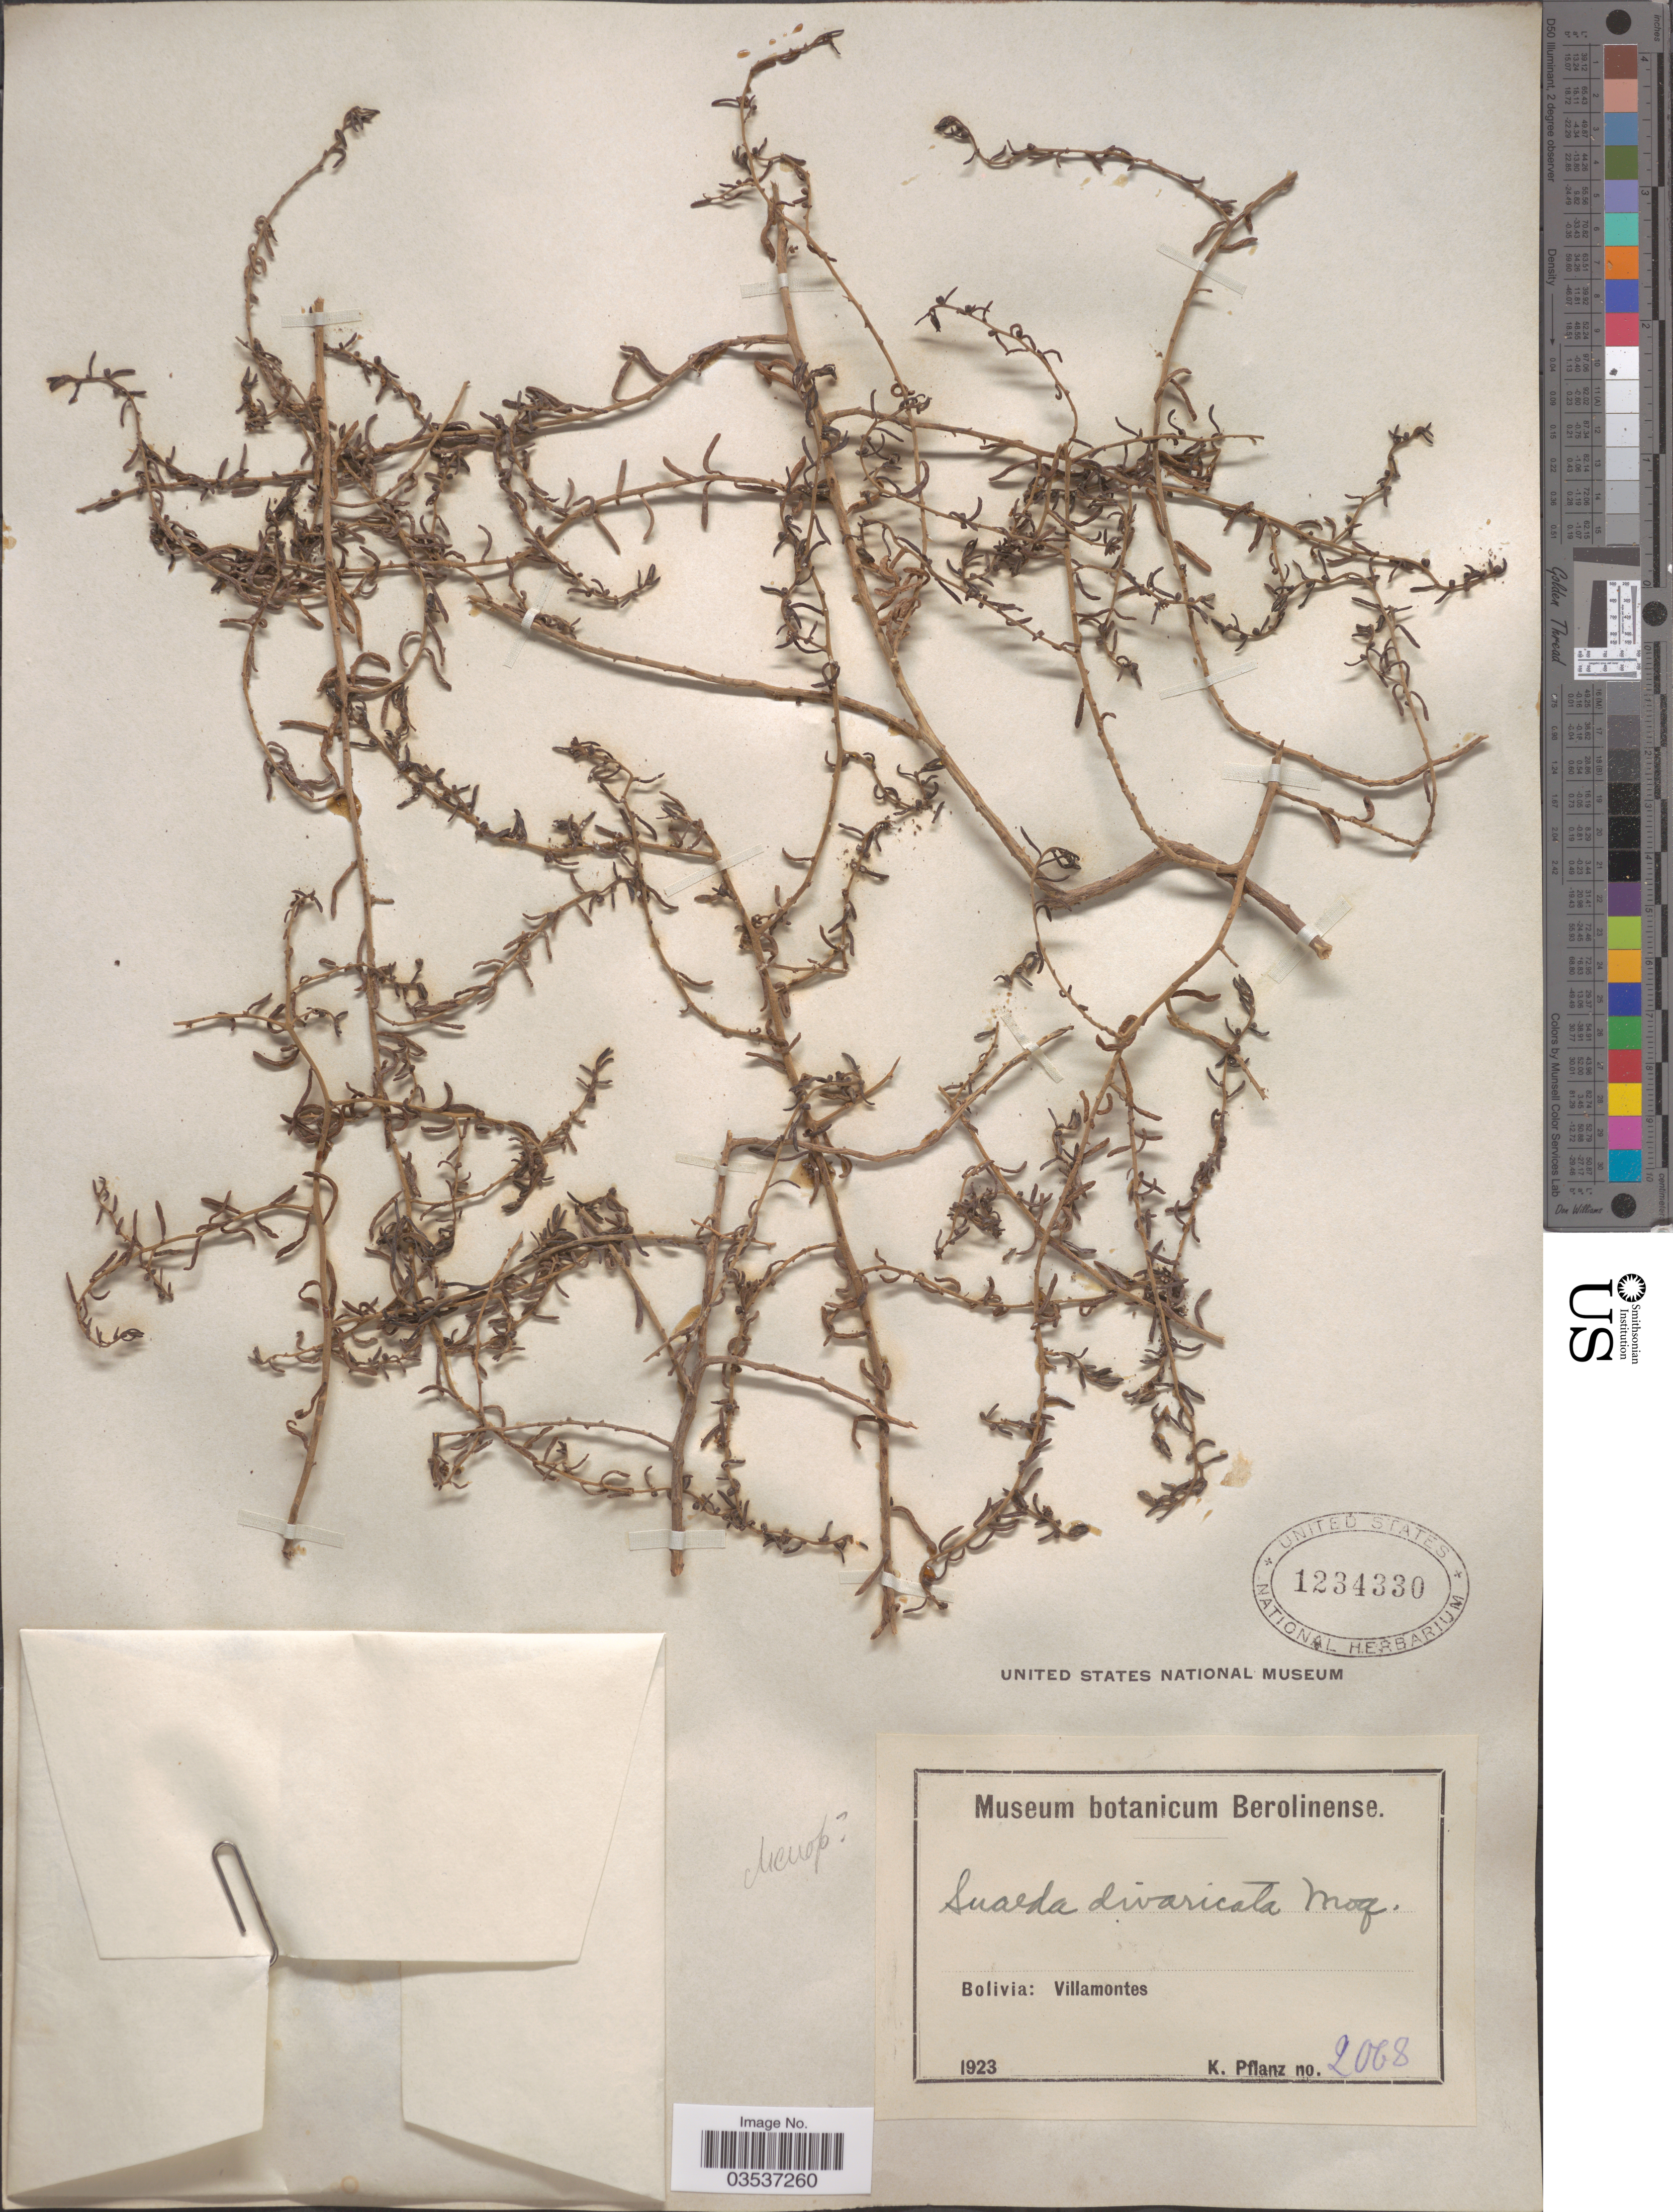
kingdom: Plantae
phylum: Tracheophyta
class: Magnoliopsida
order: Caryophyllales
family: Amaranthaceae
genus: Suaeda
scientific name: Suaeda divaricata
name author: Moq.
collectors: K. Pflanz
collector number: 2068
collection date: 1923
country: Bolivia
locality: Villamontes.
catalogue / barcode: US 1234330